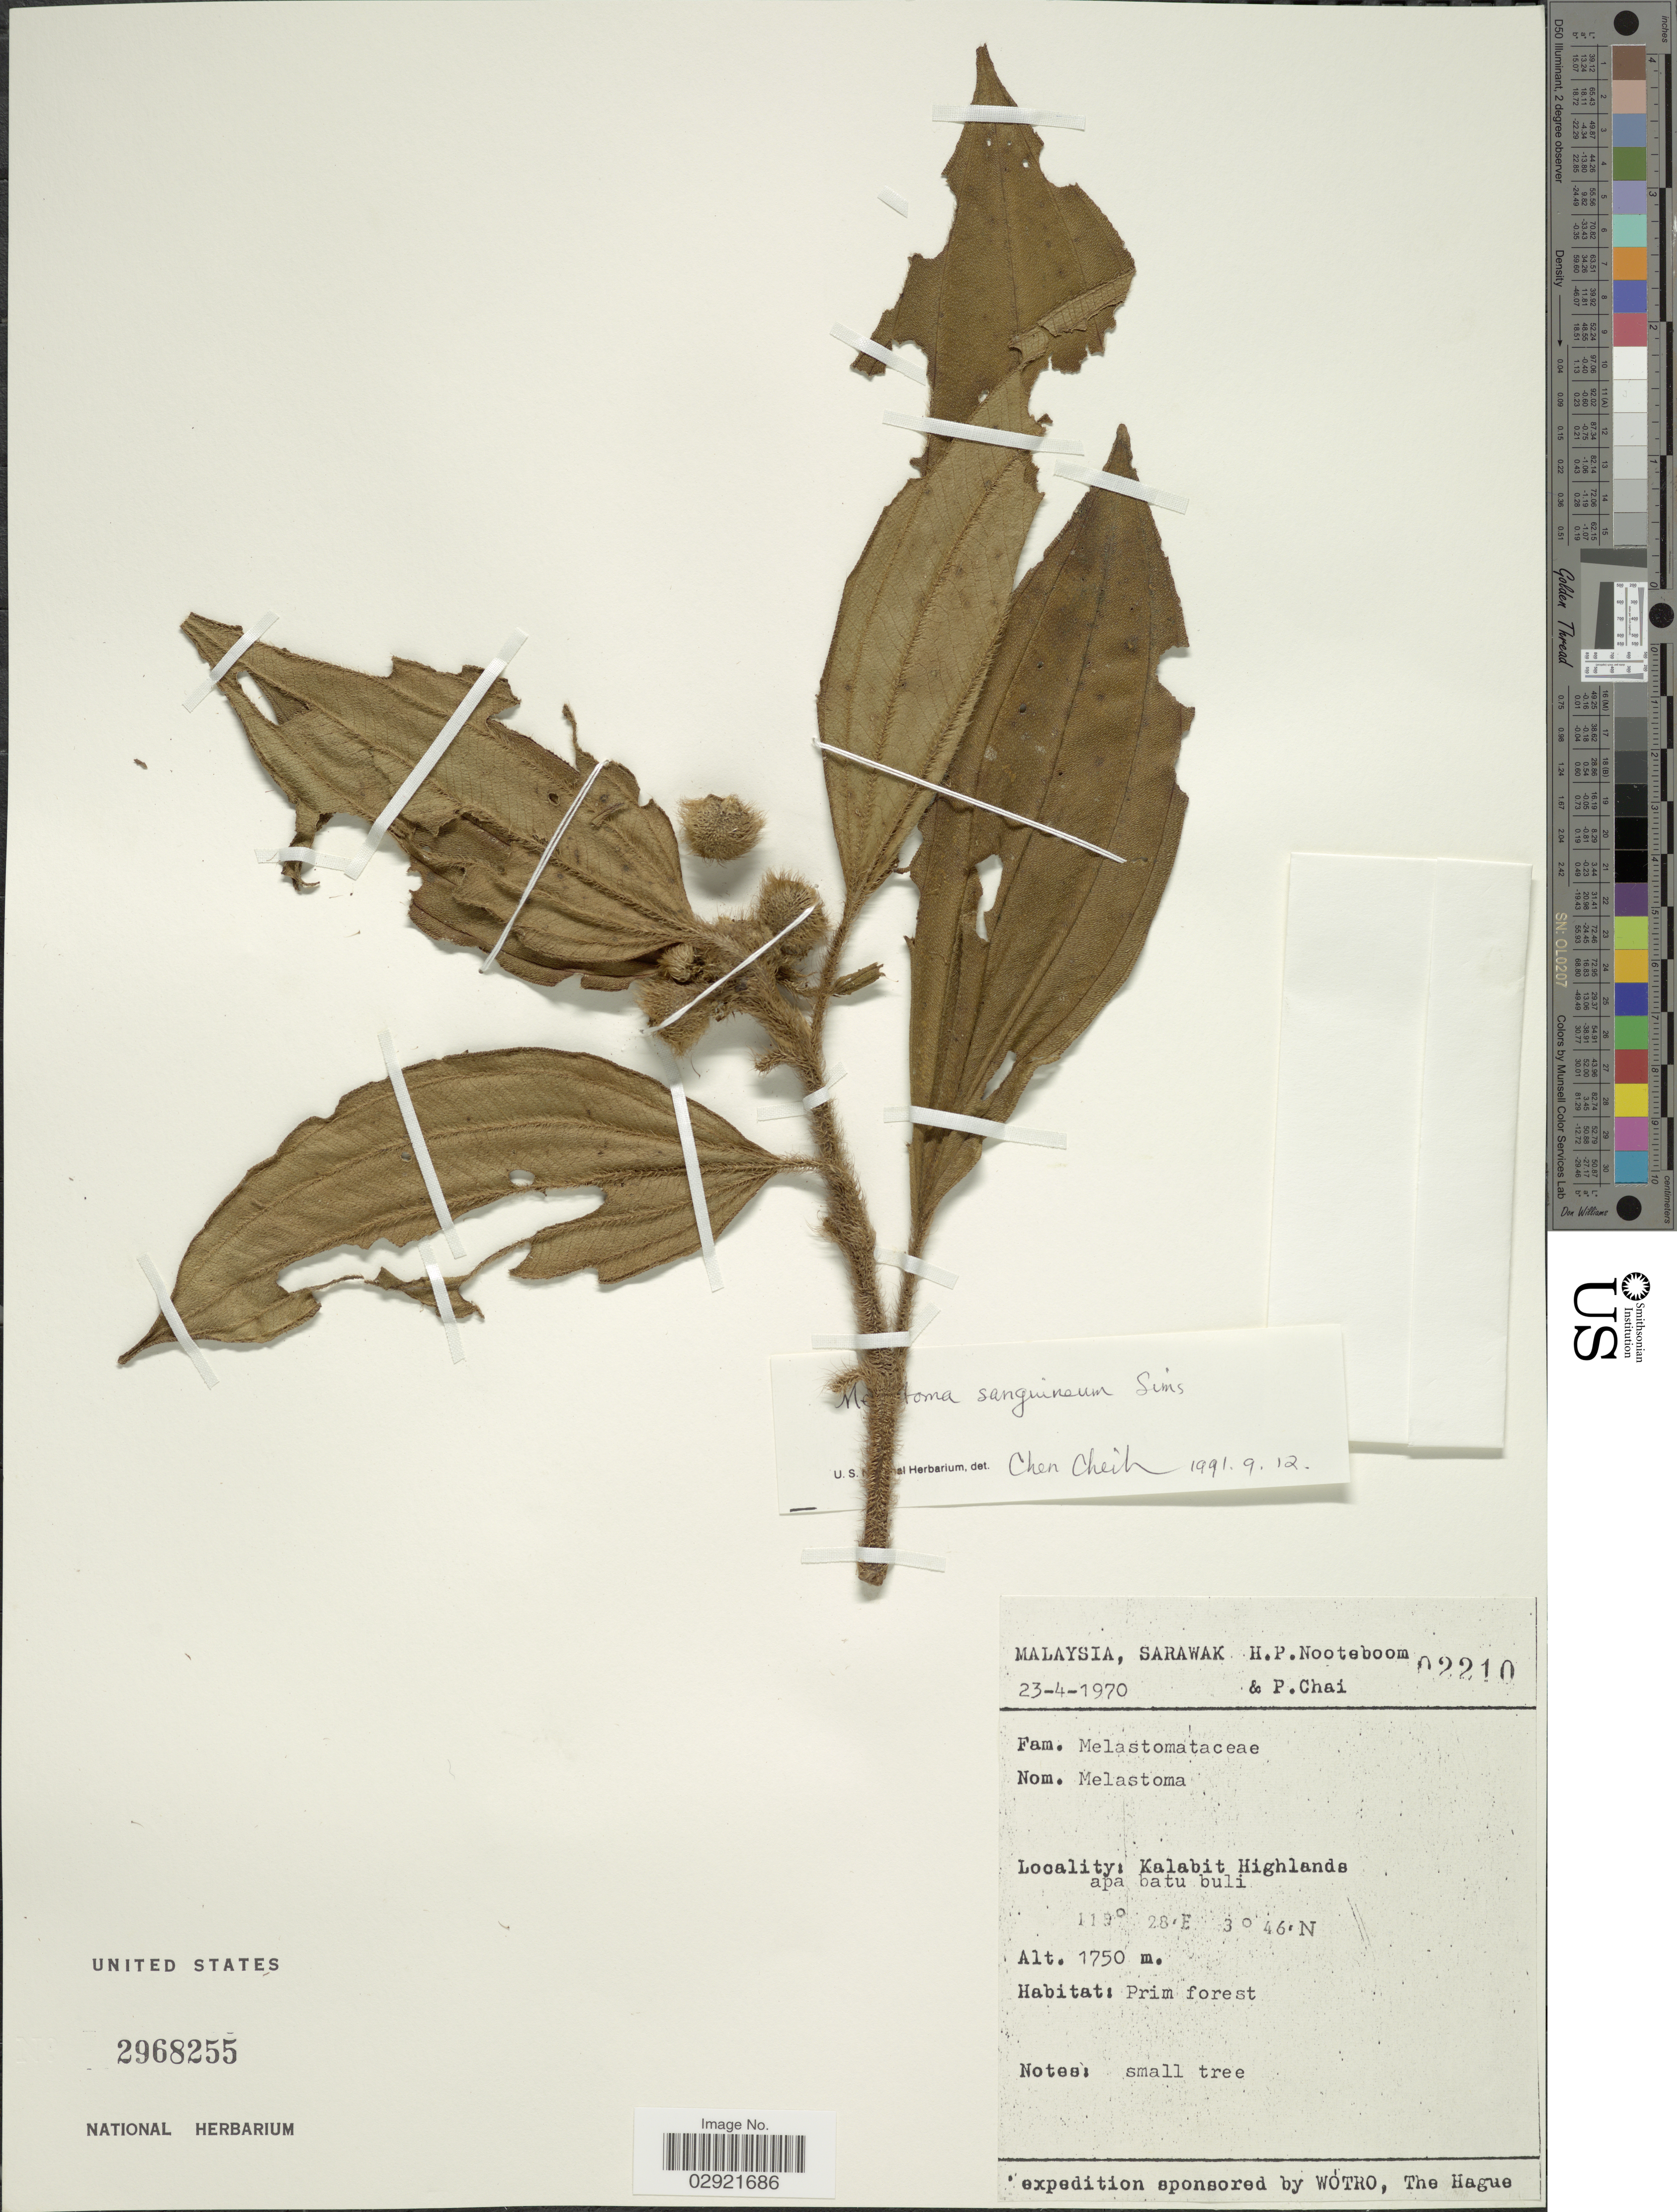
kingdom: Plantae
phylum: Tracheophyta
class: Magnoliopsida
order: Myrtales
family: Melastomataceae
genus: Melastoma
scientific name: Melastoma sanguineum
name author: Sims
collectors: H. P. Nooteboom & P. Chai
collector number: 02210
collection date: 1970-04-23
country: Malaysia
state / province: Sarawak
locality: Kalabit Highlands, apa batu buli.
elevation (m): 1750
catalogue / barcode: US 2968255